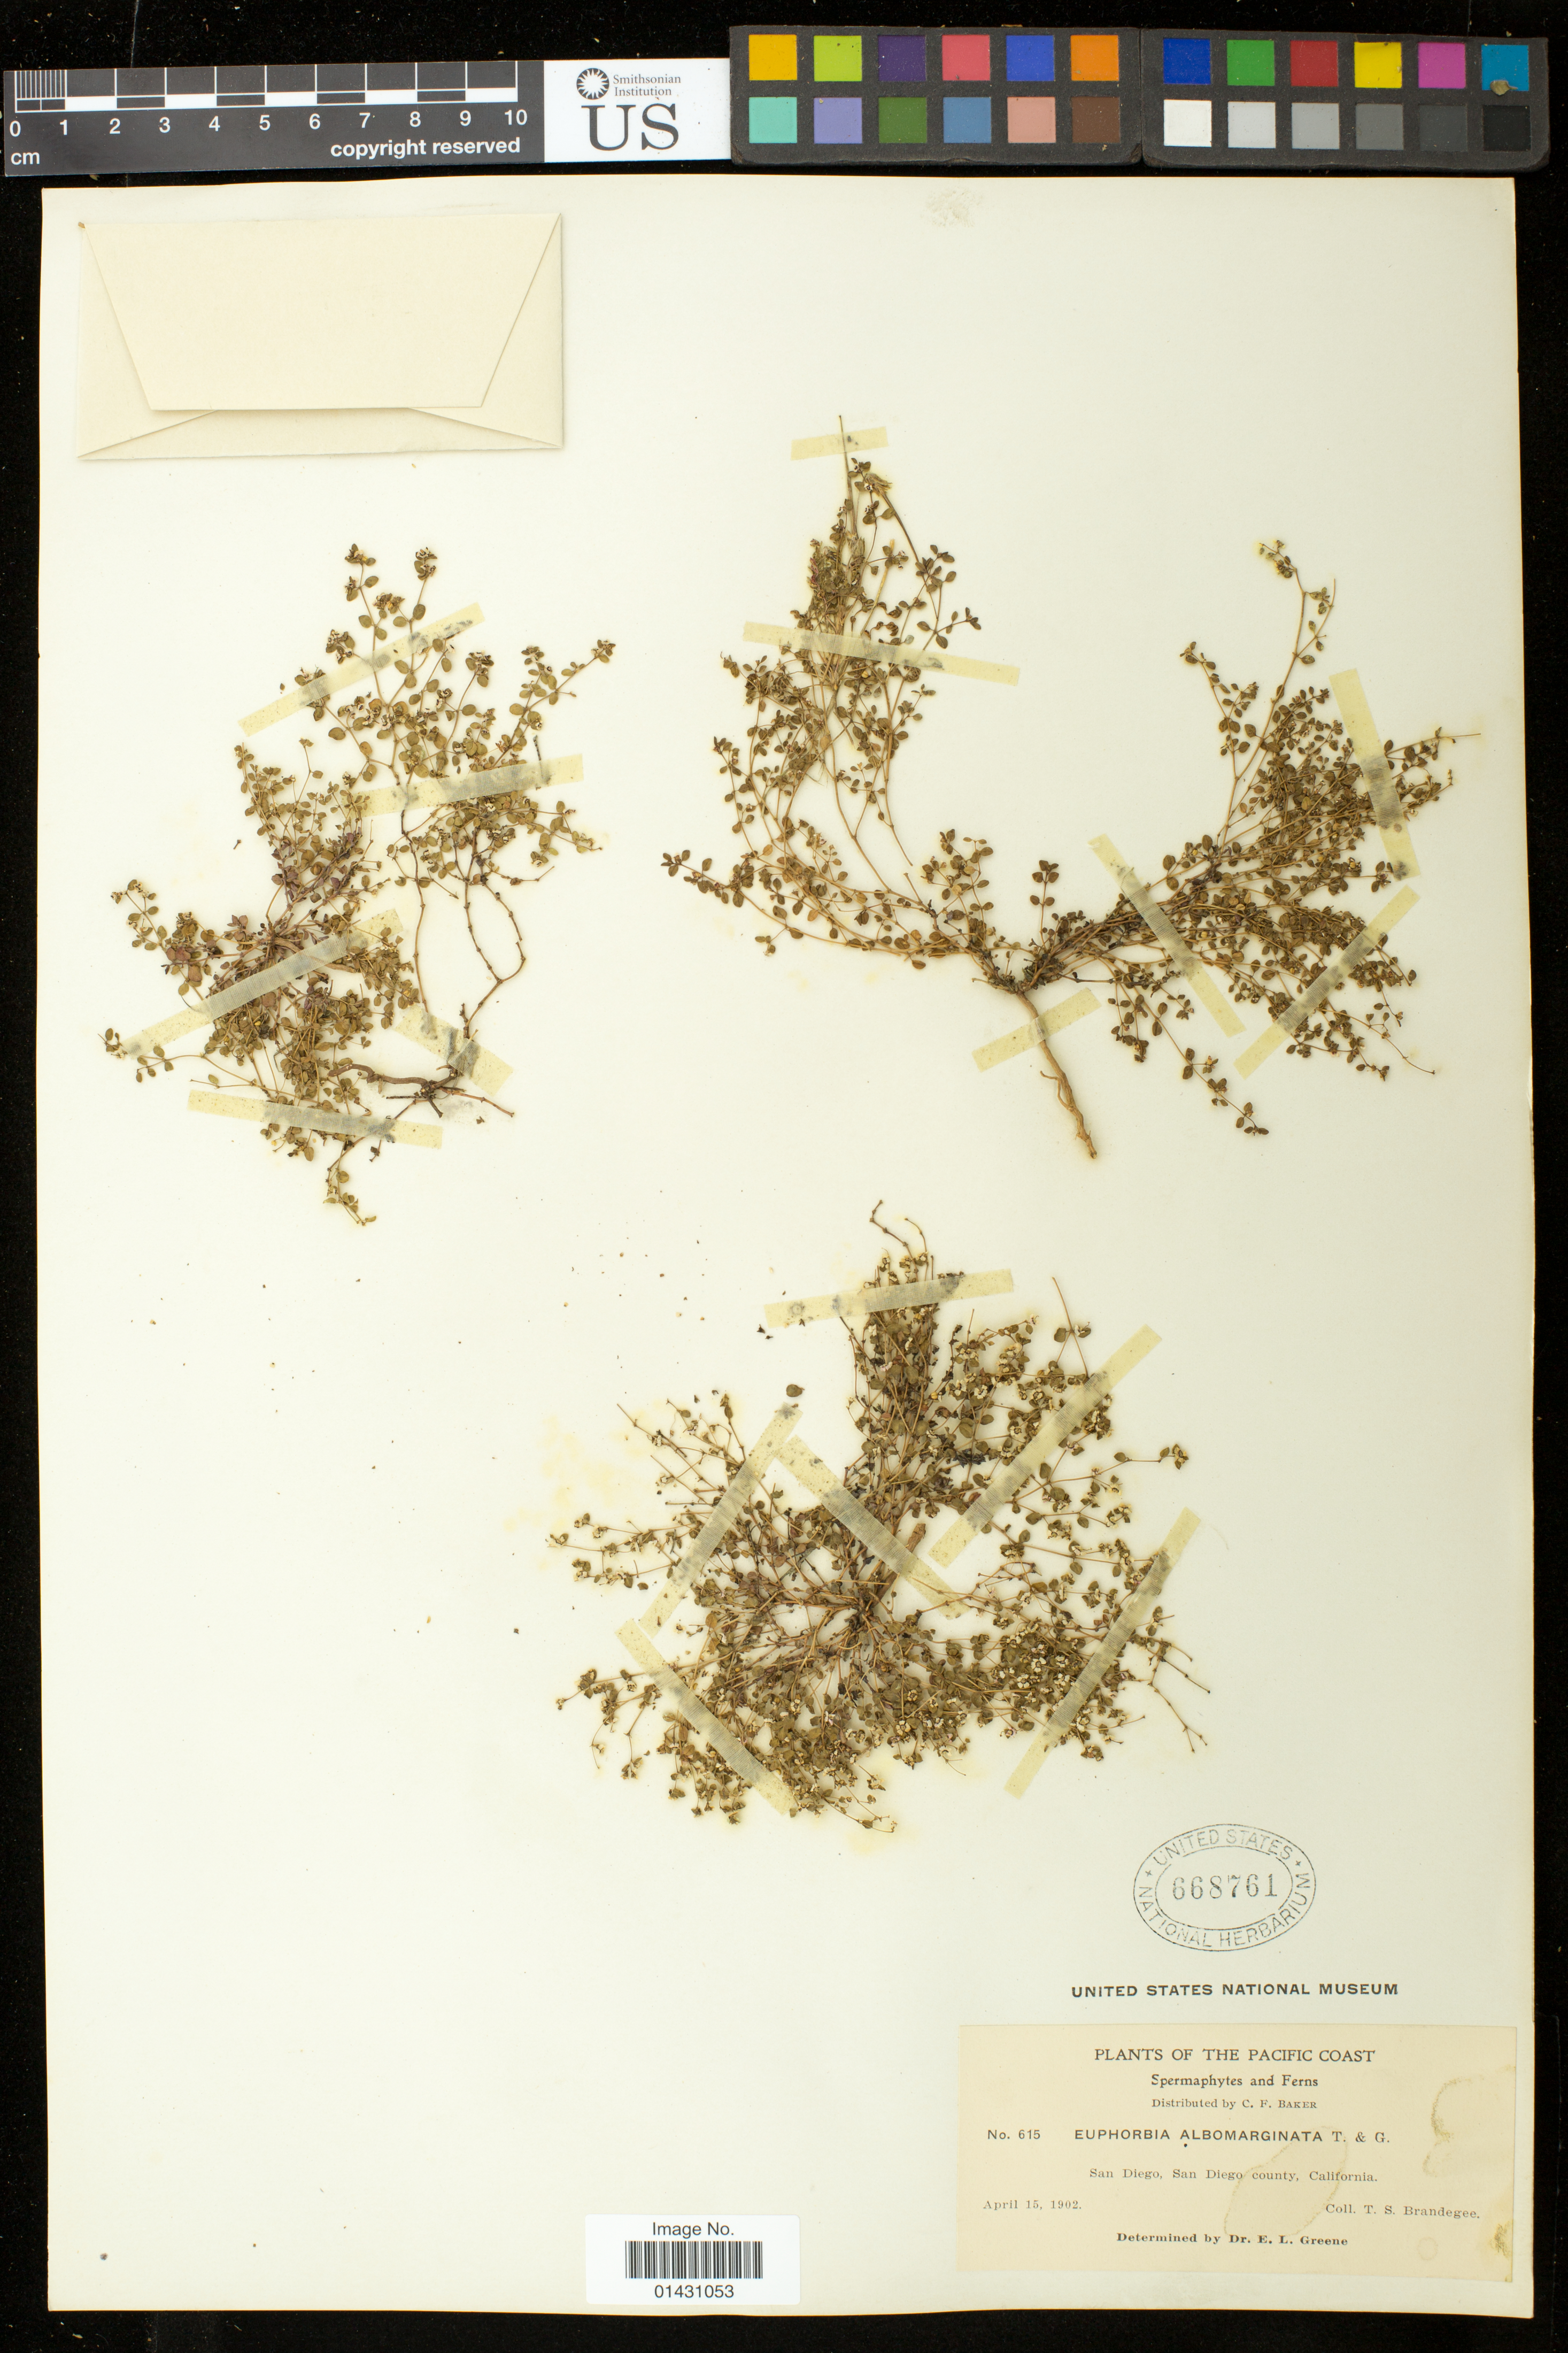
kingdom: Plantae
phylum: Tracheophyta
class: Magnoliopsida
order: Malpighiales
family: Euphorbiaceae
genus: Euphorbia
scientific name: Euphorbia polycarpa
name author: Benth.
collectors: T. S. Brandegee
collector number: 615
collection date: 1902-04-15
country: United States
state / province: California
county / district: San Diego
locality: San Diego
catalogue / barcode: US 668761